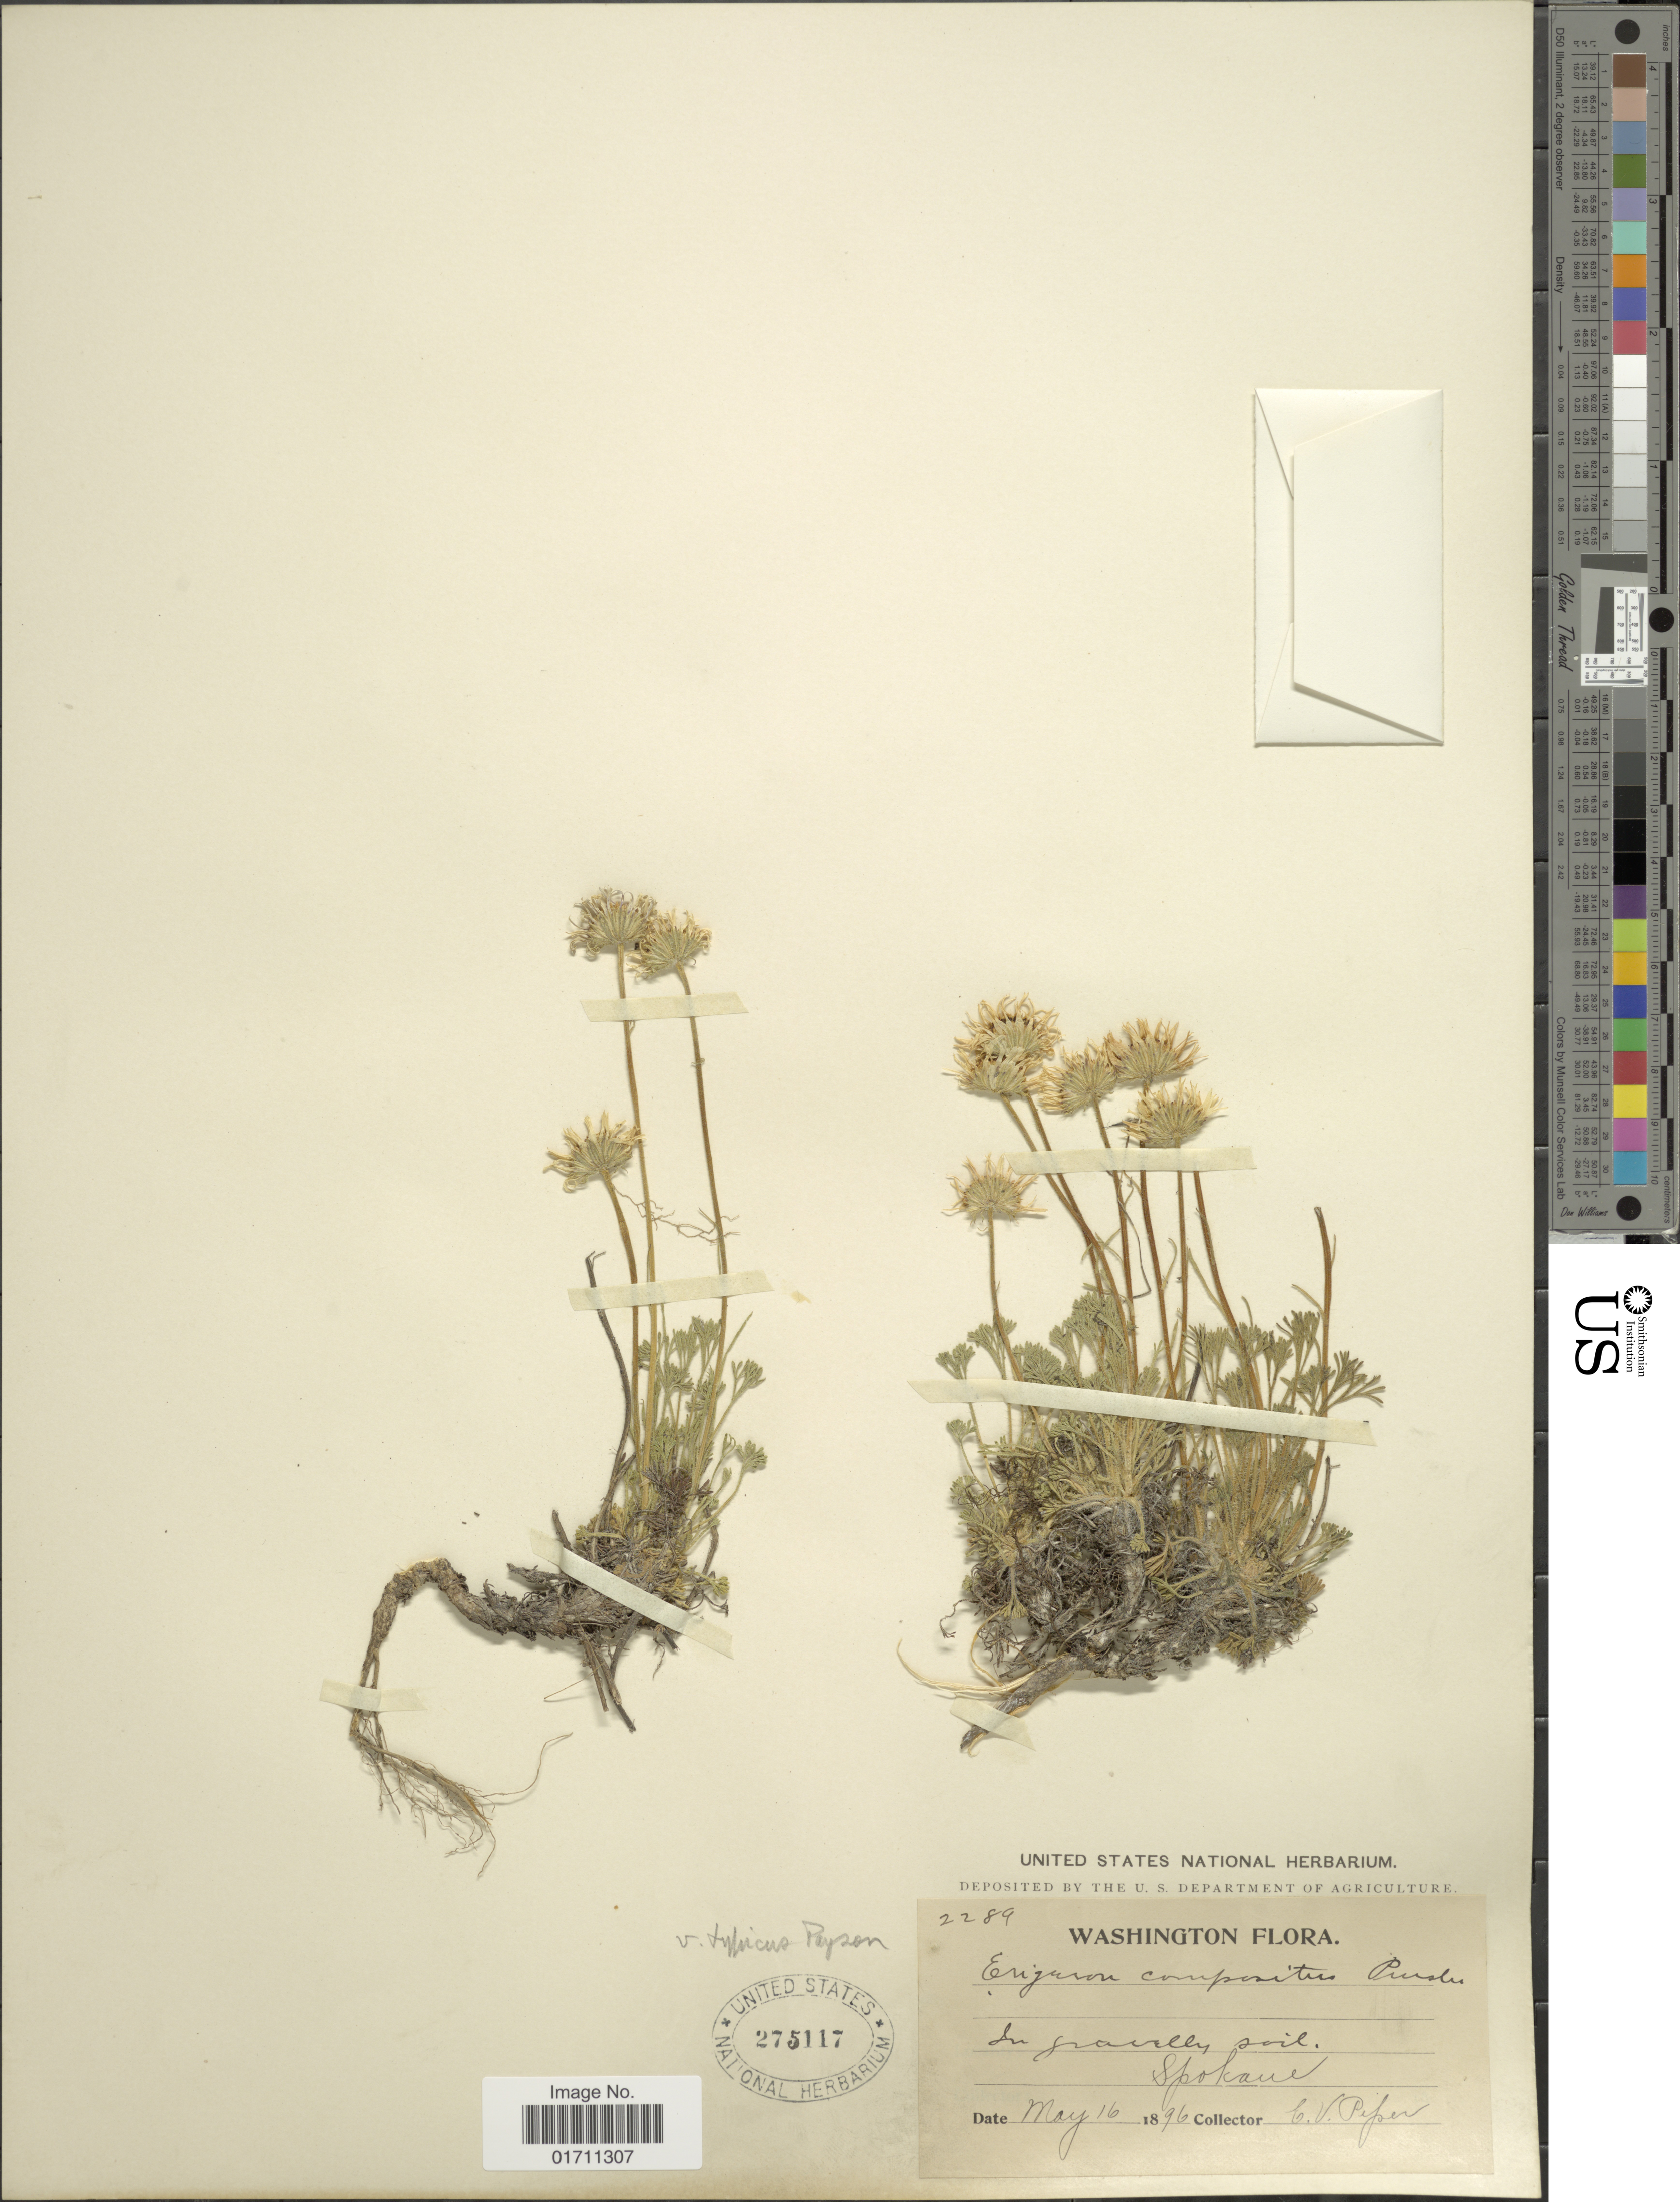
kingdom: Plantae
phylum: Tracheophyta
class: Magnoliopsida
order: Asterales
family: Asteraceae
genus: Erigeron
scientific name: Erigeron compositus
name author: Pursh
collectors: C. V. Piper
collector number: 2289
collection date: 1896-05-16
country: United States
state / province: Washington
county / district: Spokane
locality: In gravelly soil, Spokane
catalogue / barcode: US 275117